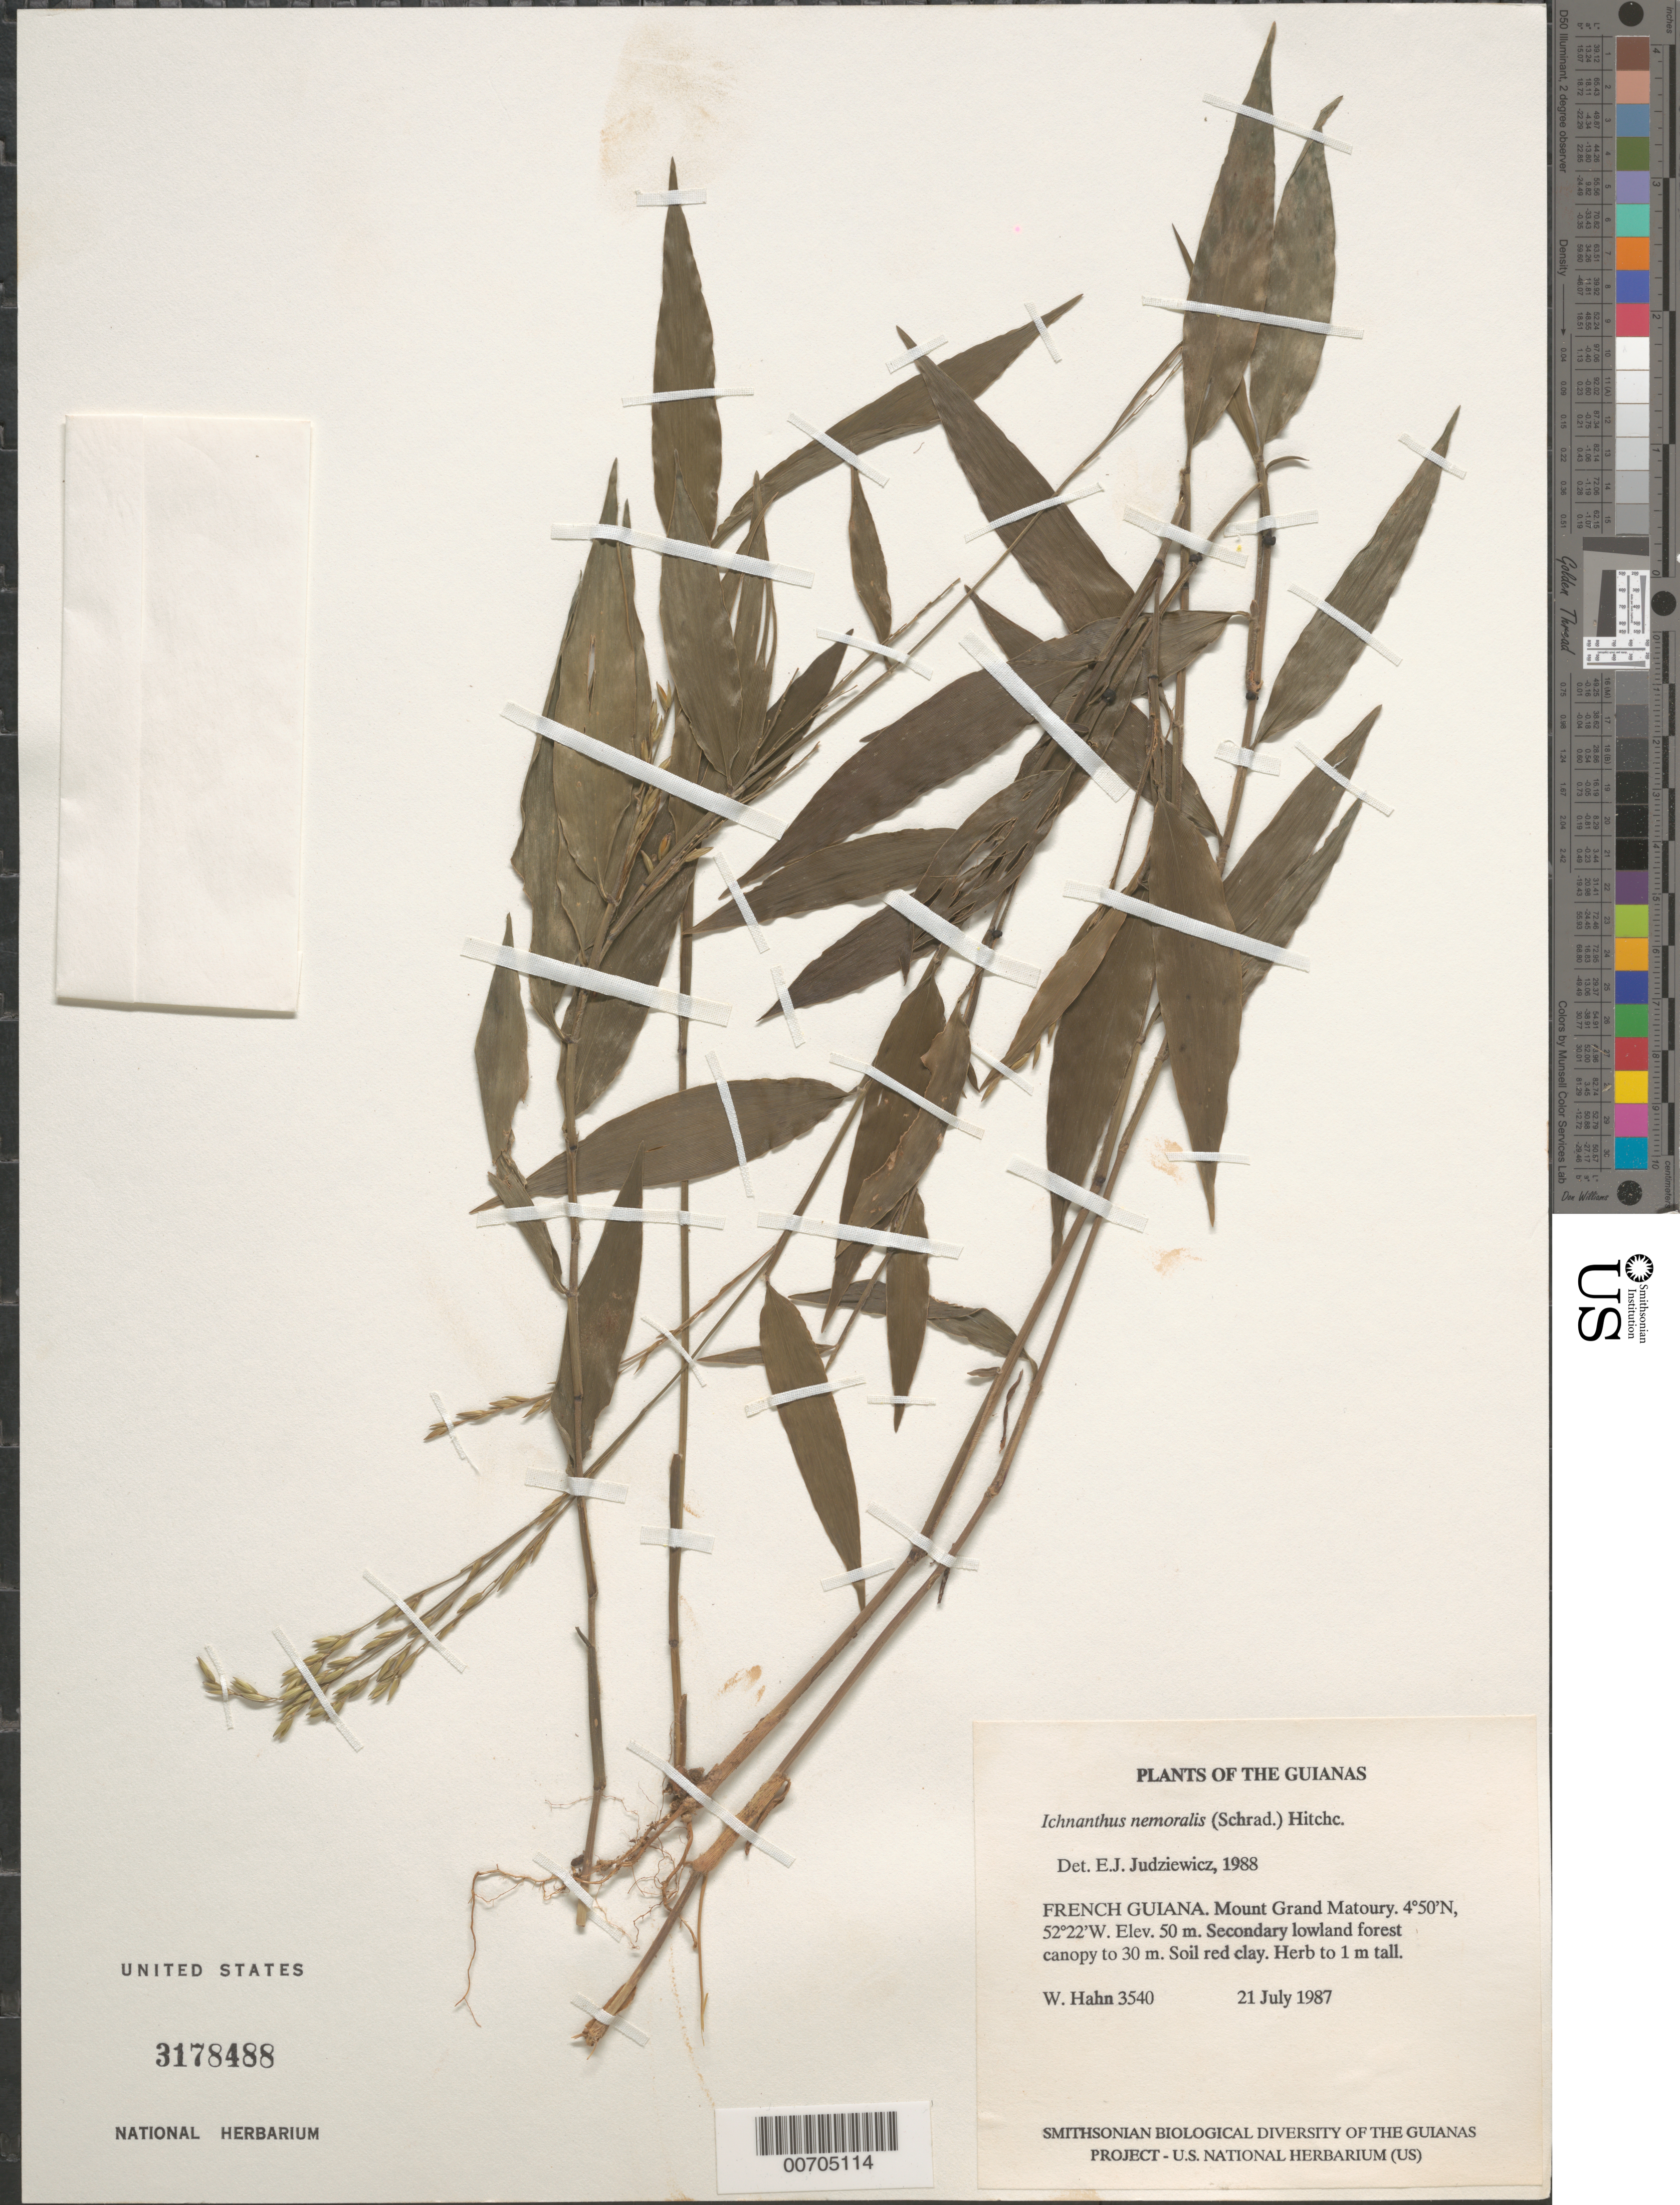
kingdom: Plantae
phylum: Tracheophyta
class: Liliopsida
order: Poales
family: Poaceae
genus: Ichnanthus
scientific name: Ichnanthus nemoralis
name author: (Schrad.) Hitchc. & Chase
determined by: Judziewicz, E. J.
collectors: W. Hahn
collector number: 3540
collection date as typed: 21 July 1987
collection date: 1987-07-21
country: French Guiana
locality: Mount Grand Matoury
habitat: Secondary lowland forest canopy to 30 m. Soil red clay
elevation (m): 50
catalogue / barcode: US 3178488